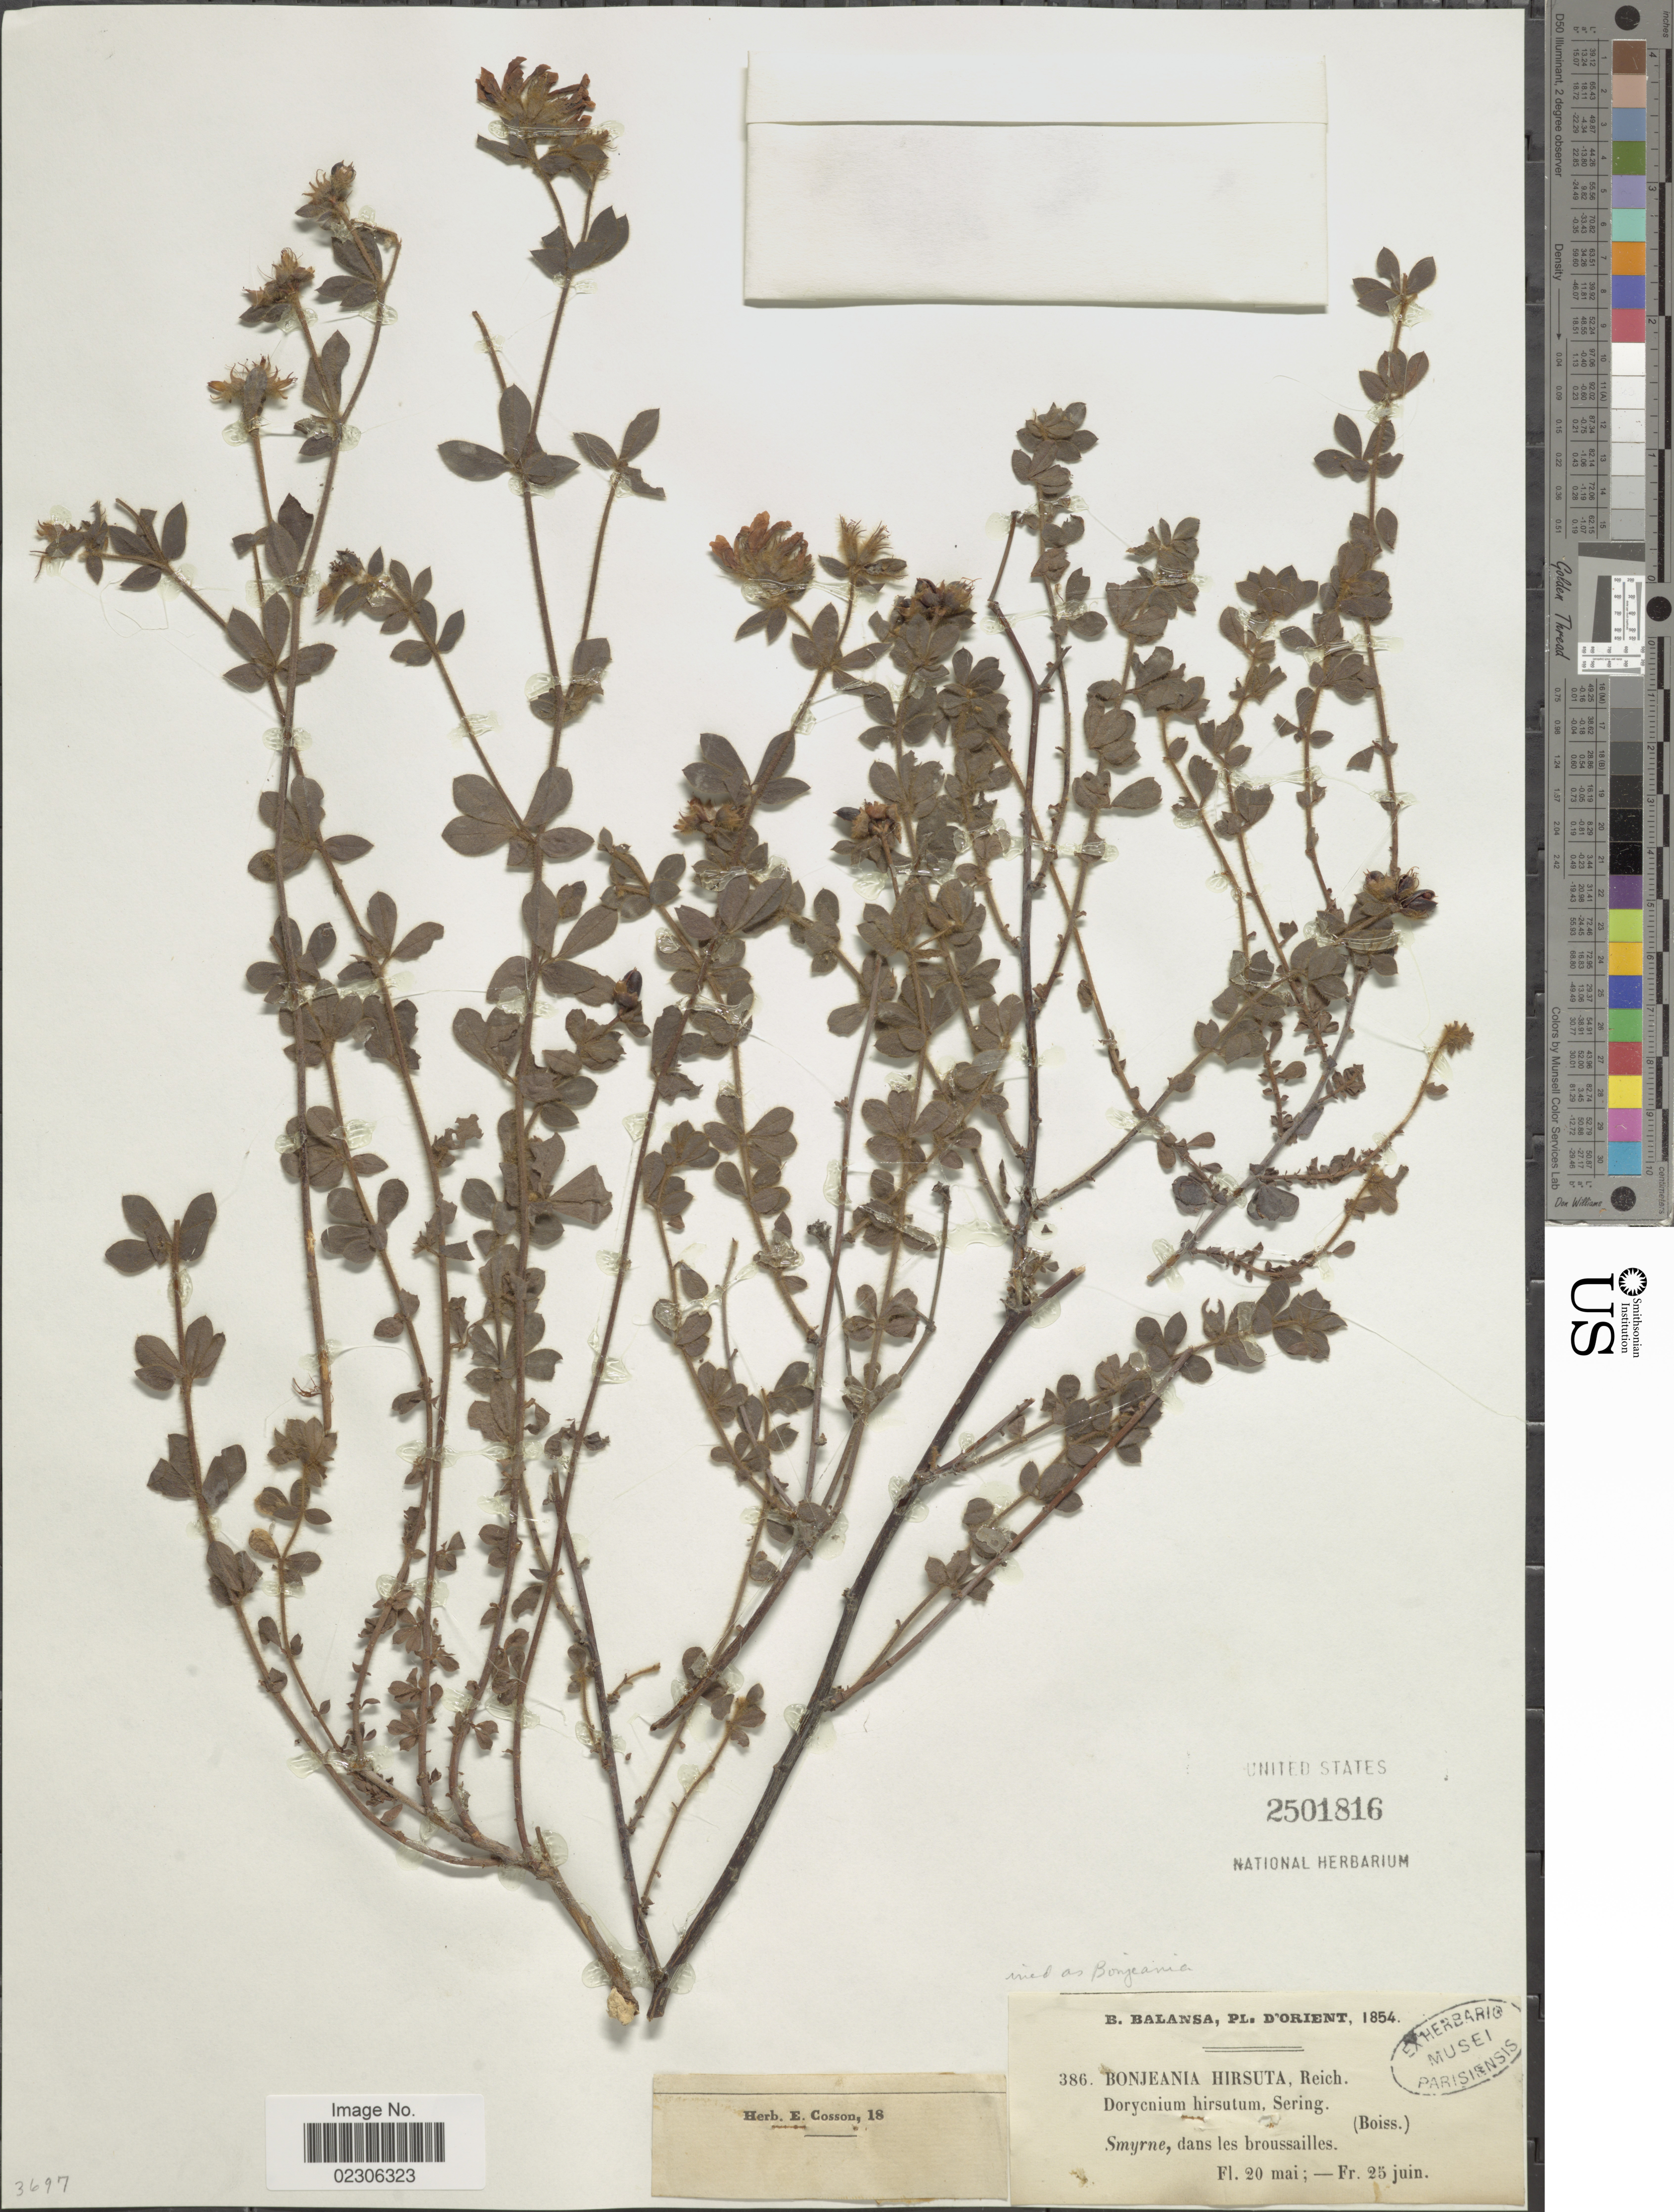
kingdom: Plantae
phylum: Tracheophyta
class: Magnoliopsida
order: Fabales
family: Fabaceae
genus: Dorycnium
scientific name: Dorycnium hirsutum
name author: (L.) Ser.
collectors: B. Balansa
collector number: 386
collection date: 1854-05-20/1854-06-25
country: Turkey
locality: Pl. D'Orient, Smyrne, dans les broussailes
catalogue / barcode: US 2501816